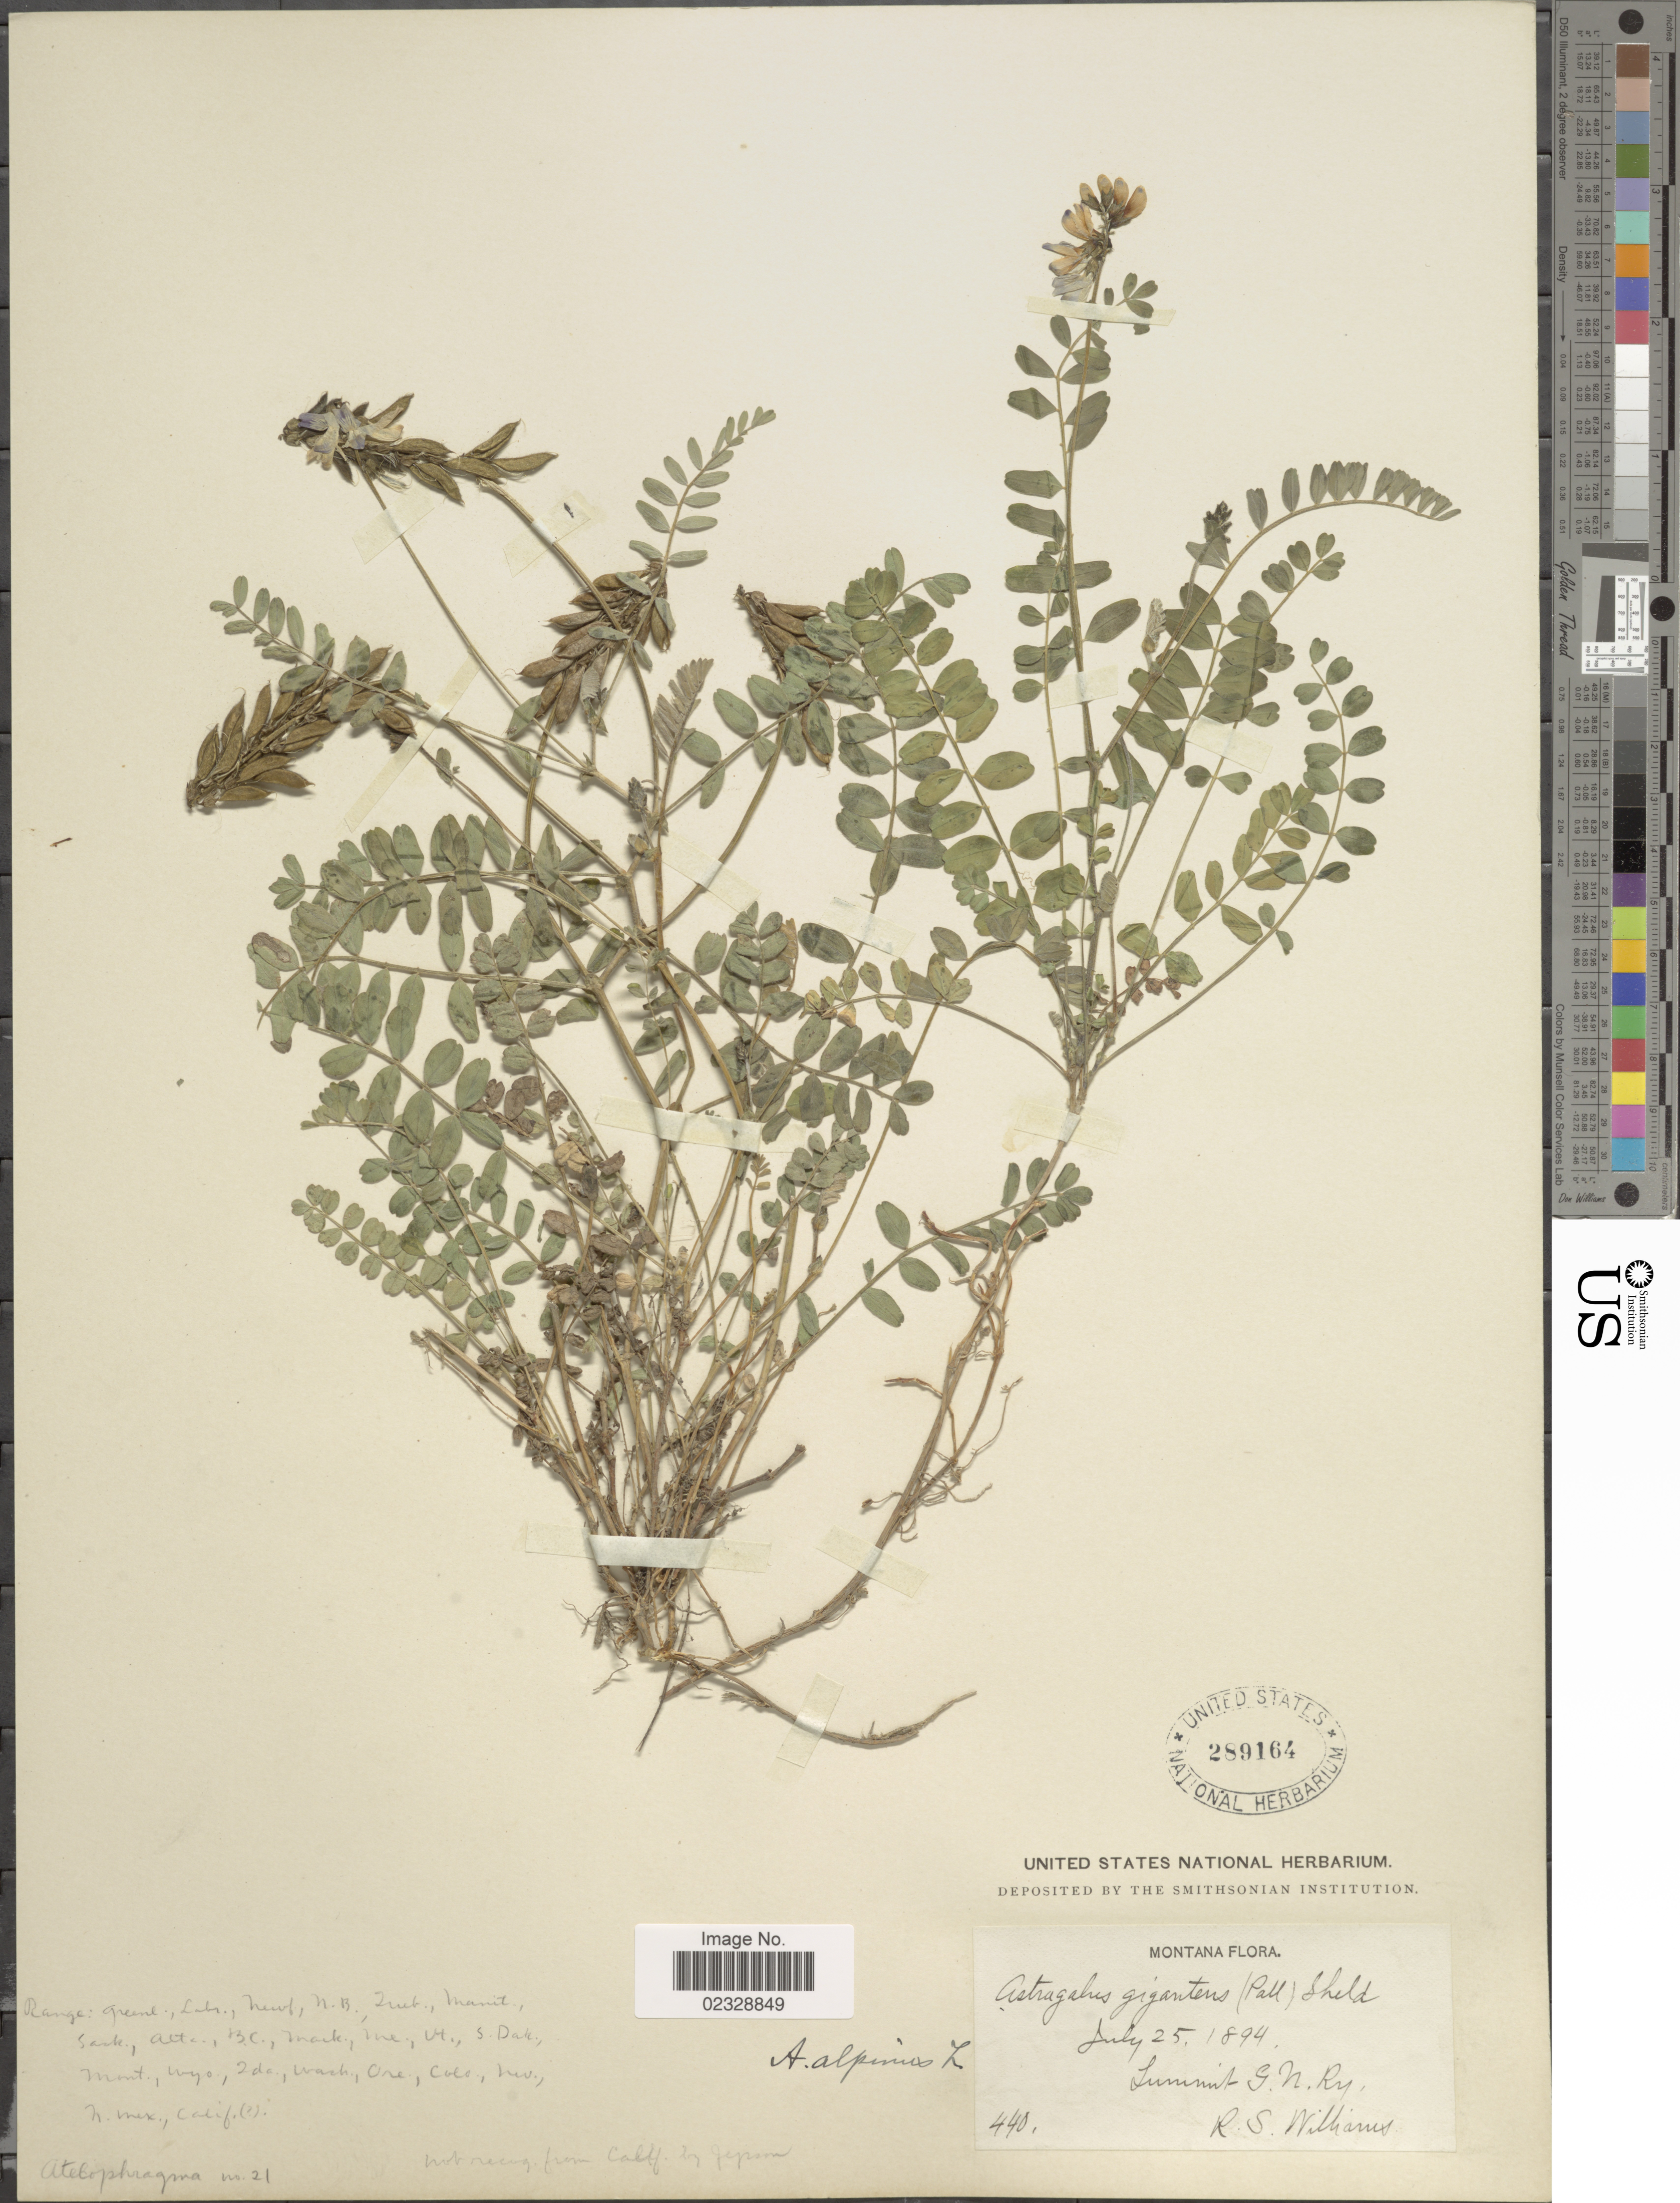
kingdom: Plantae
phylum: Tracheophyta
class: Magnoliopsida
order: Fabales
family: Fabaceae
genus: Astragalus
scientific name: Astragalus alpinus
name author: L.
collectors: R. S. Williams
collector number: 440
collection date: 1894-07-25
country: United States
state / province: Montana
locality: Summit G.W. Ry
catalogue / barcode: US 289164